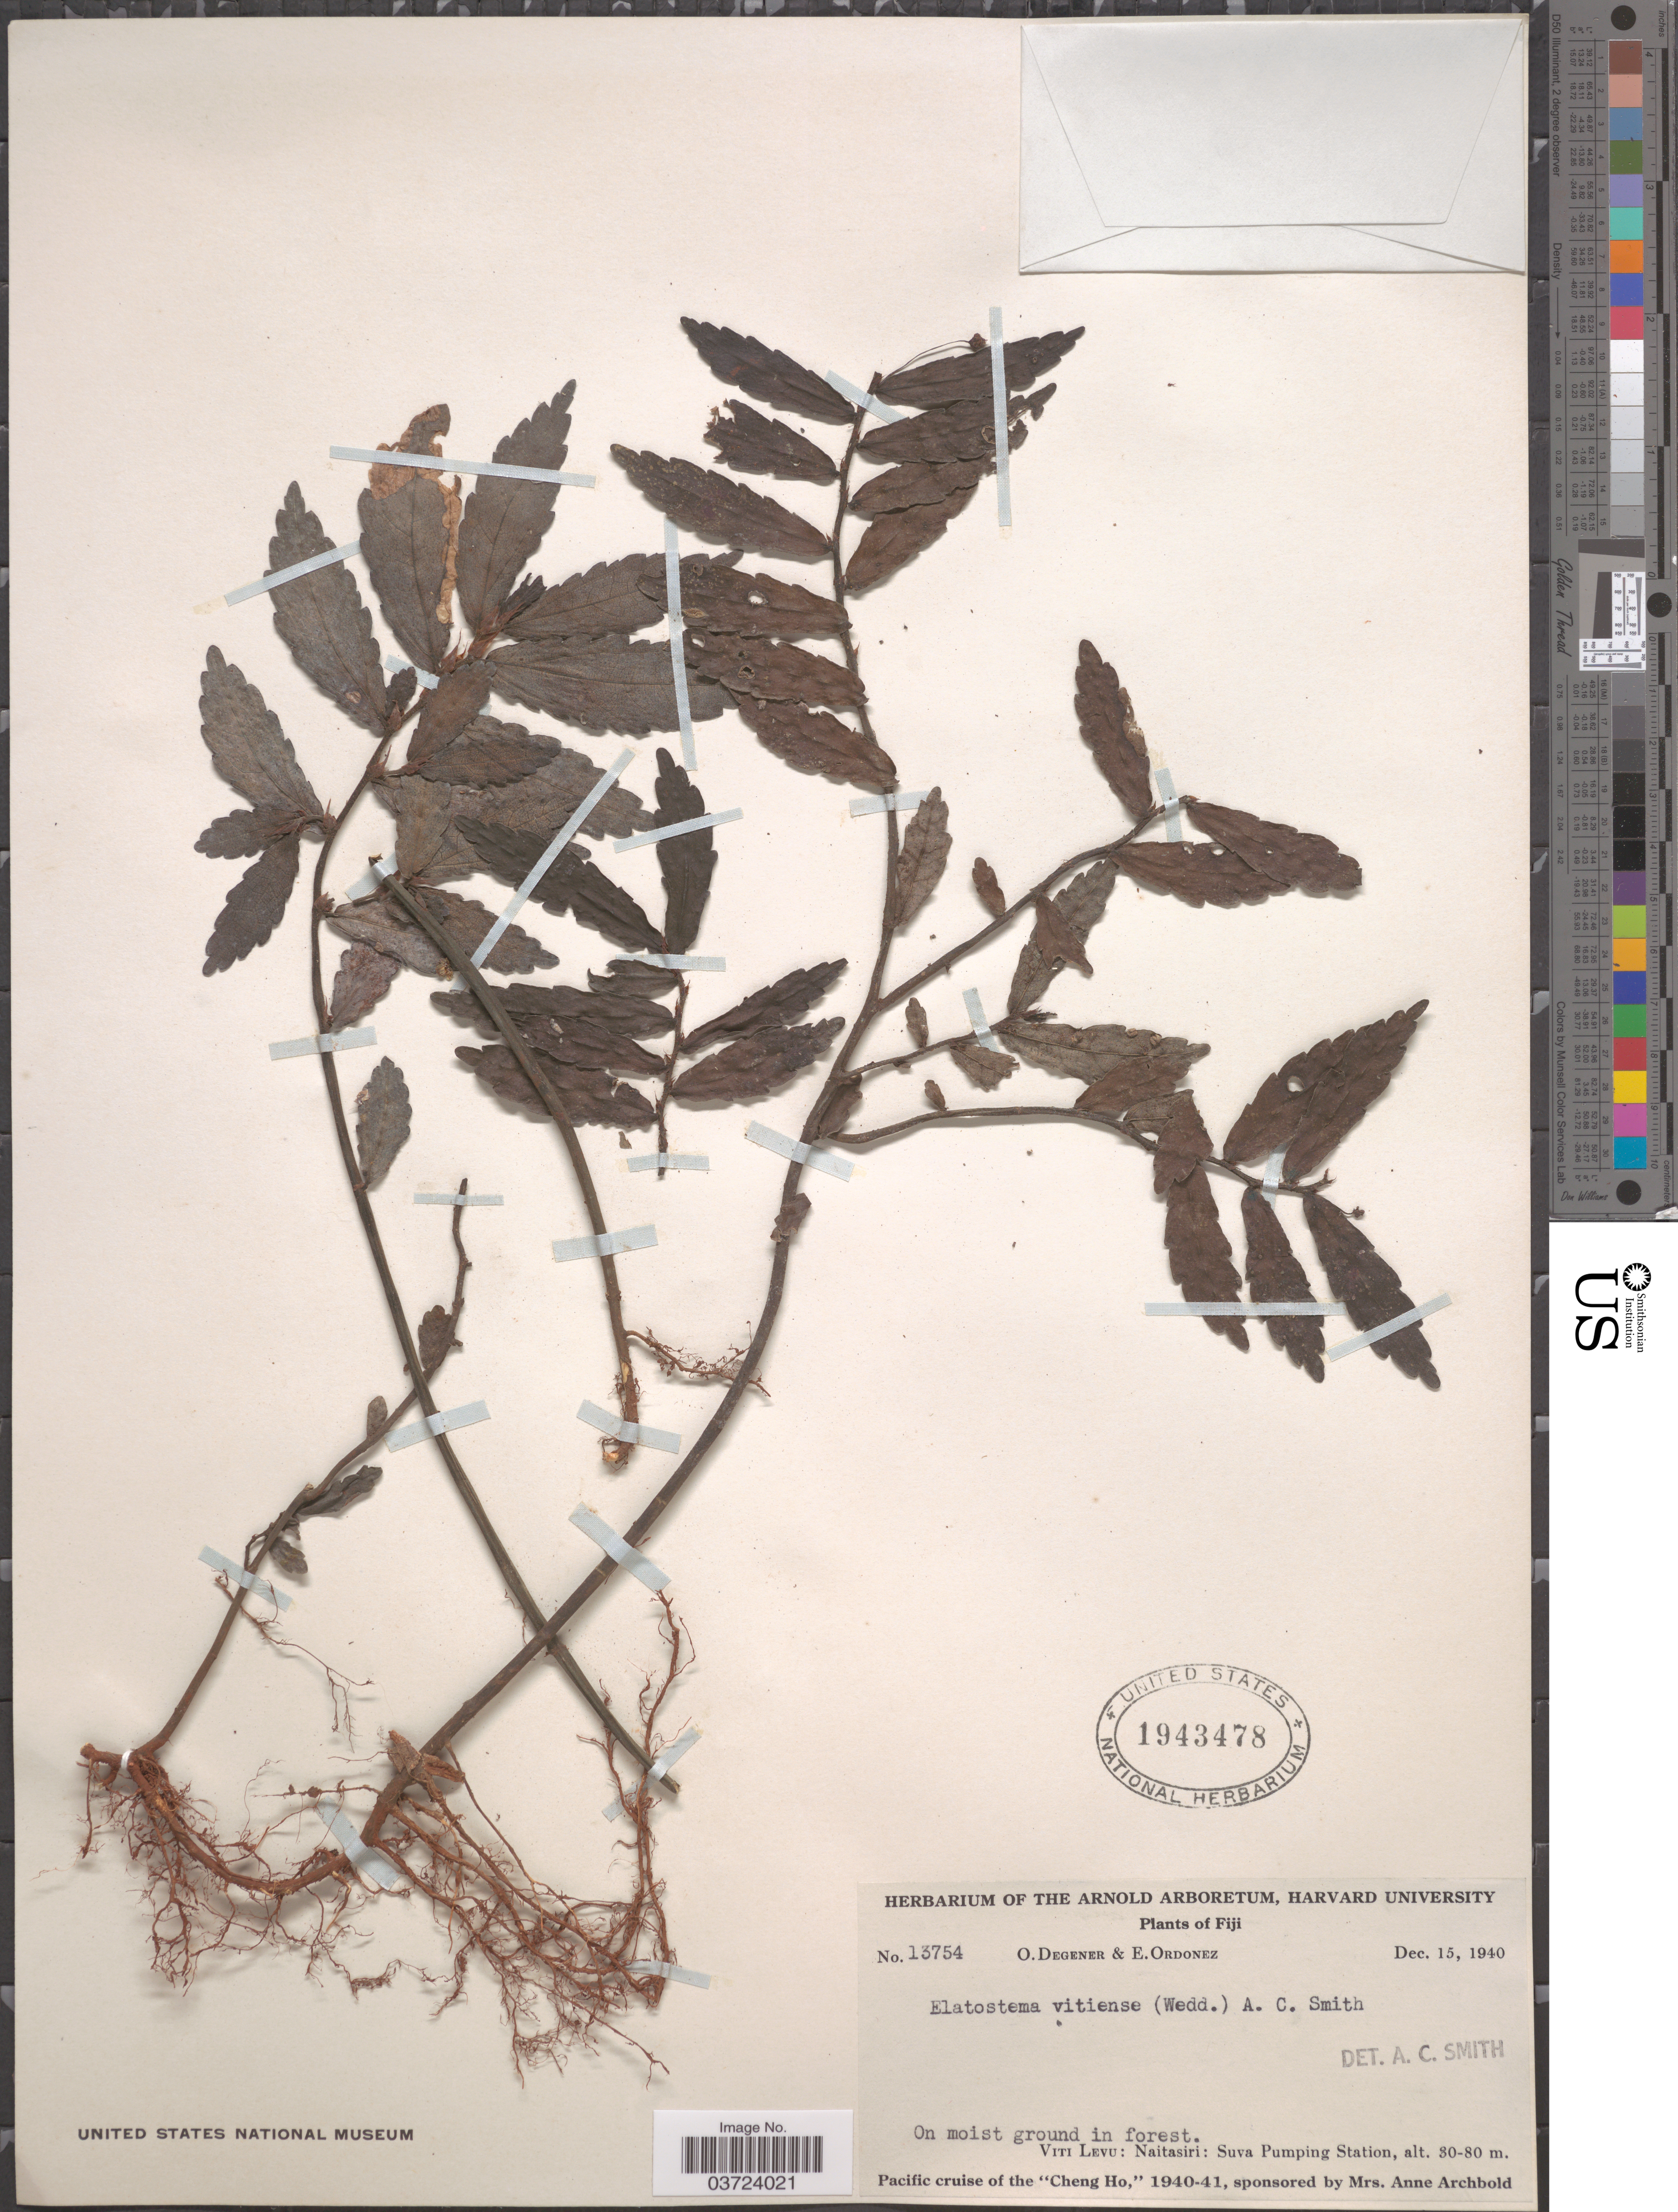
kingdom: Plantae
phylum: Tracheophyta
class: Magnoliopsida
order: Rosales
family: Urticaceae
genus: Elatostema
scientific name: Elatostema vitiense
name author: (A. Gray ex Wedd.) A.C. Sm.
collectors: O. Degener & E. Ordonez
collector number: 13754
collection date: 1940-12-15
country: Fiji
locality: Viti Levu: Naitasiri: Suva Pumping Station.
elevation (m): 30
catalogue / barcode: US 1943478